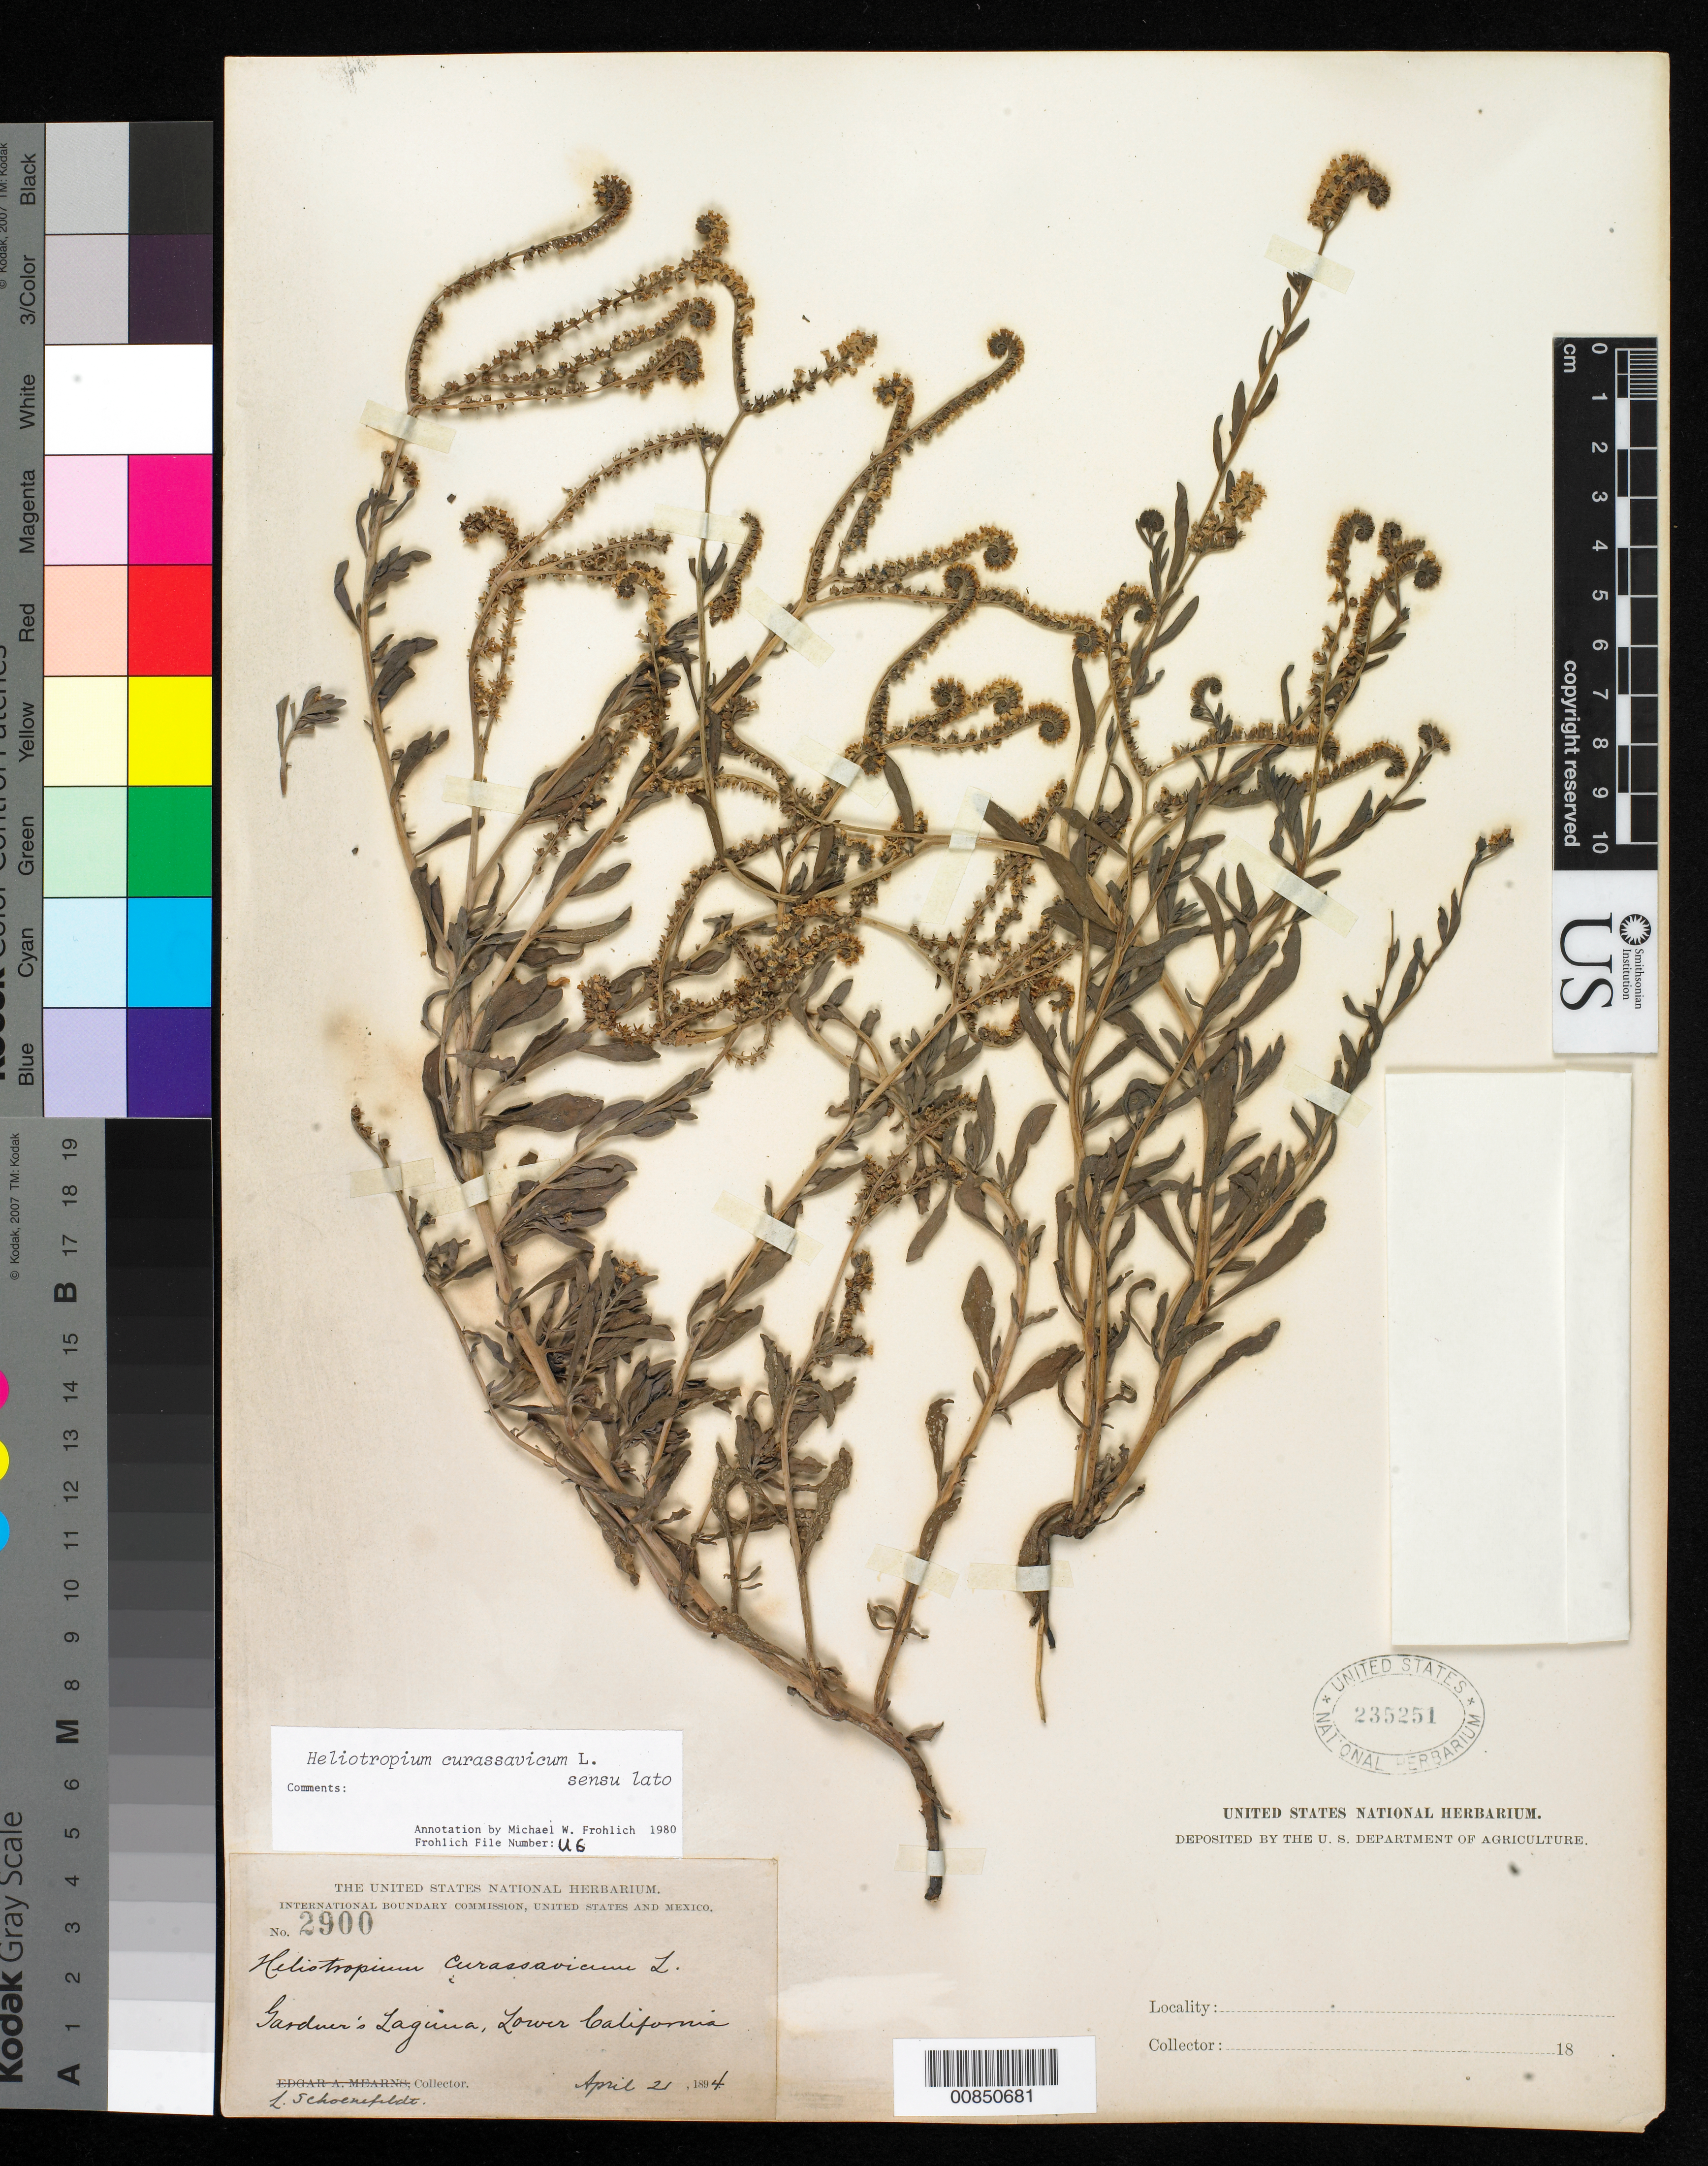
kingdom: Plantae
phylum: Tracheophyta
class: Magnoliopsida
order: Boraginales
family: Heliotropiaceae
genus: Heliotropium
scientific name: Heliotropium curassavicum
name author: L.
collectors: L. Schoenfeldt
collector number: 2900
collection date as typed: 21 Apr 1894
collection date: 1894-04-21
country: Mexico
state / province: Baja California Norte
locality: Gardner's Laguna, Baja California.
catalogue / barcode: US 235251